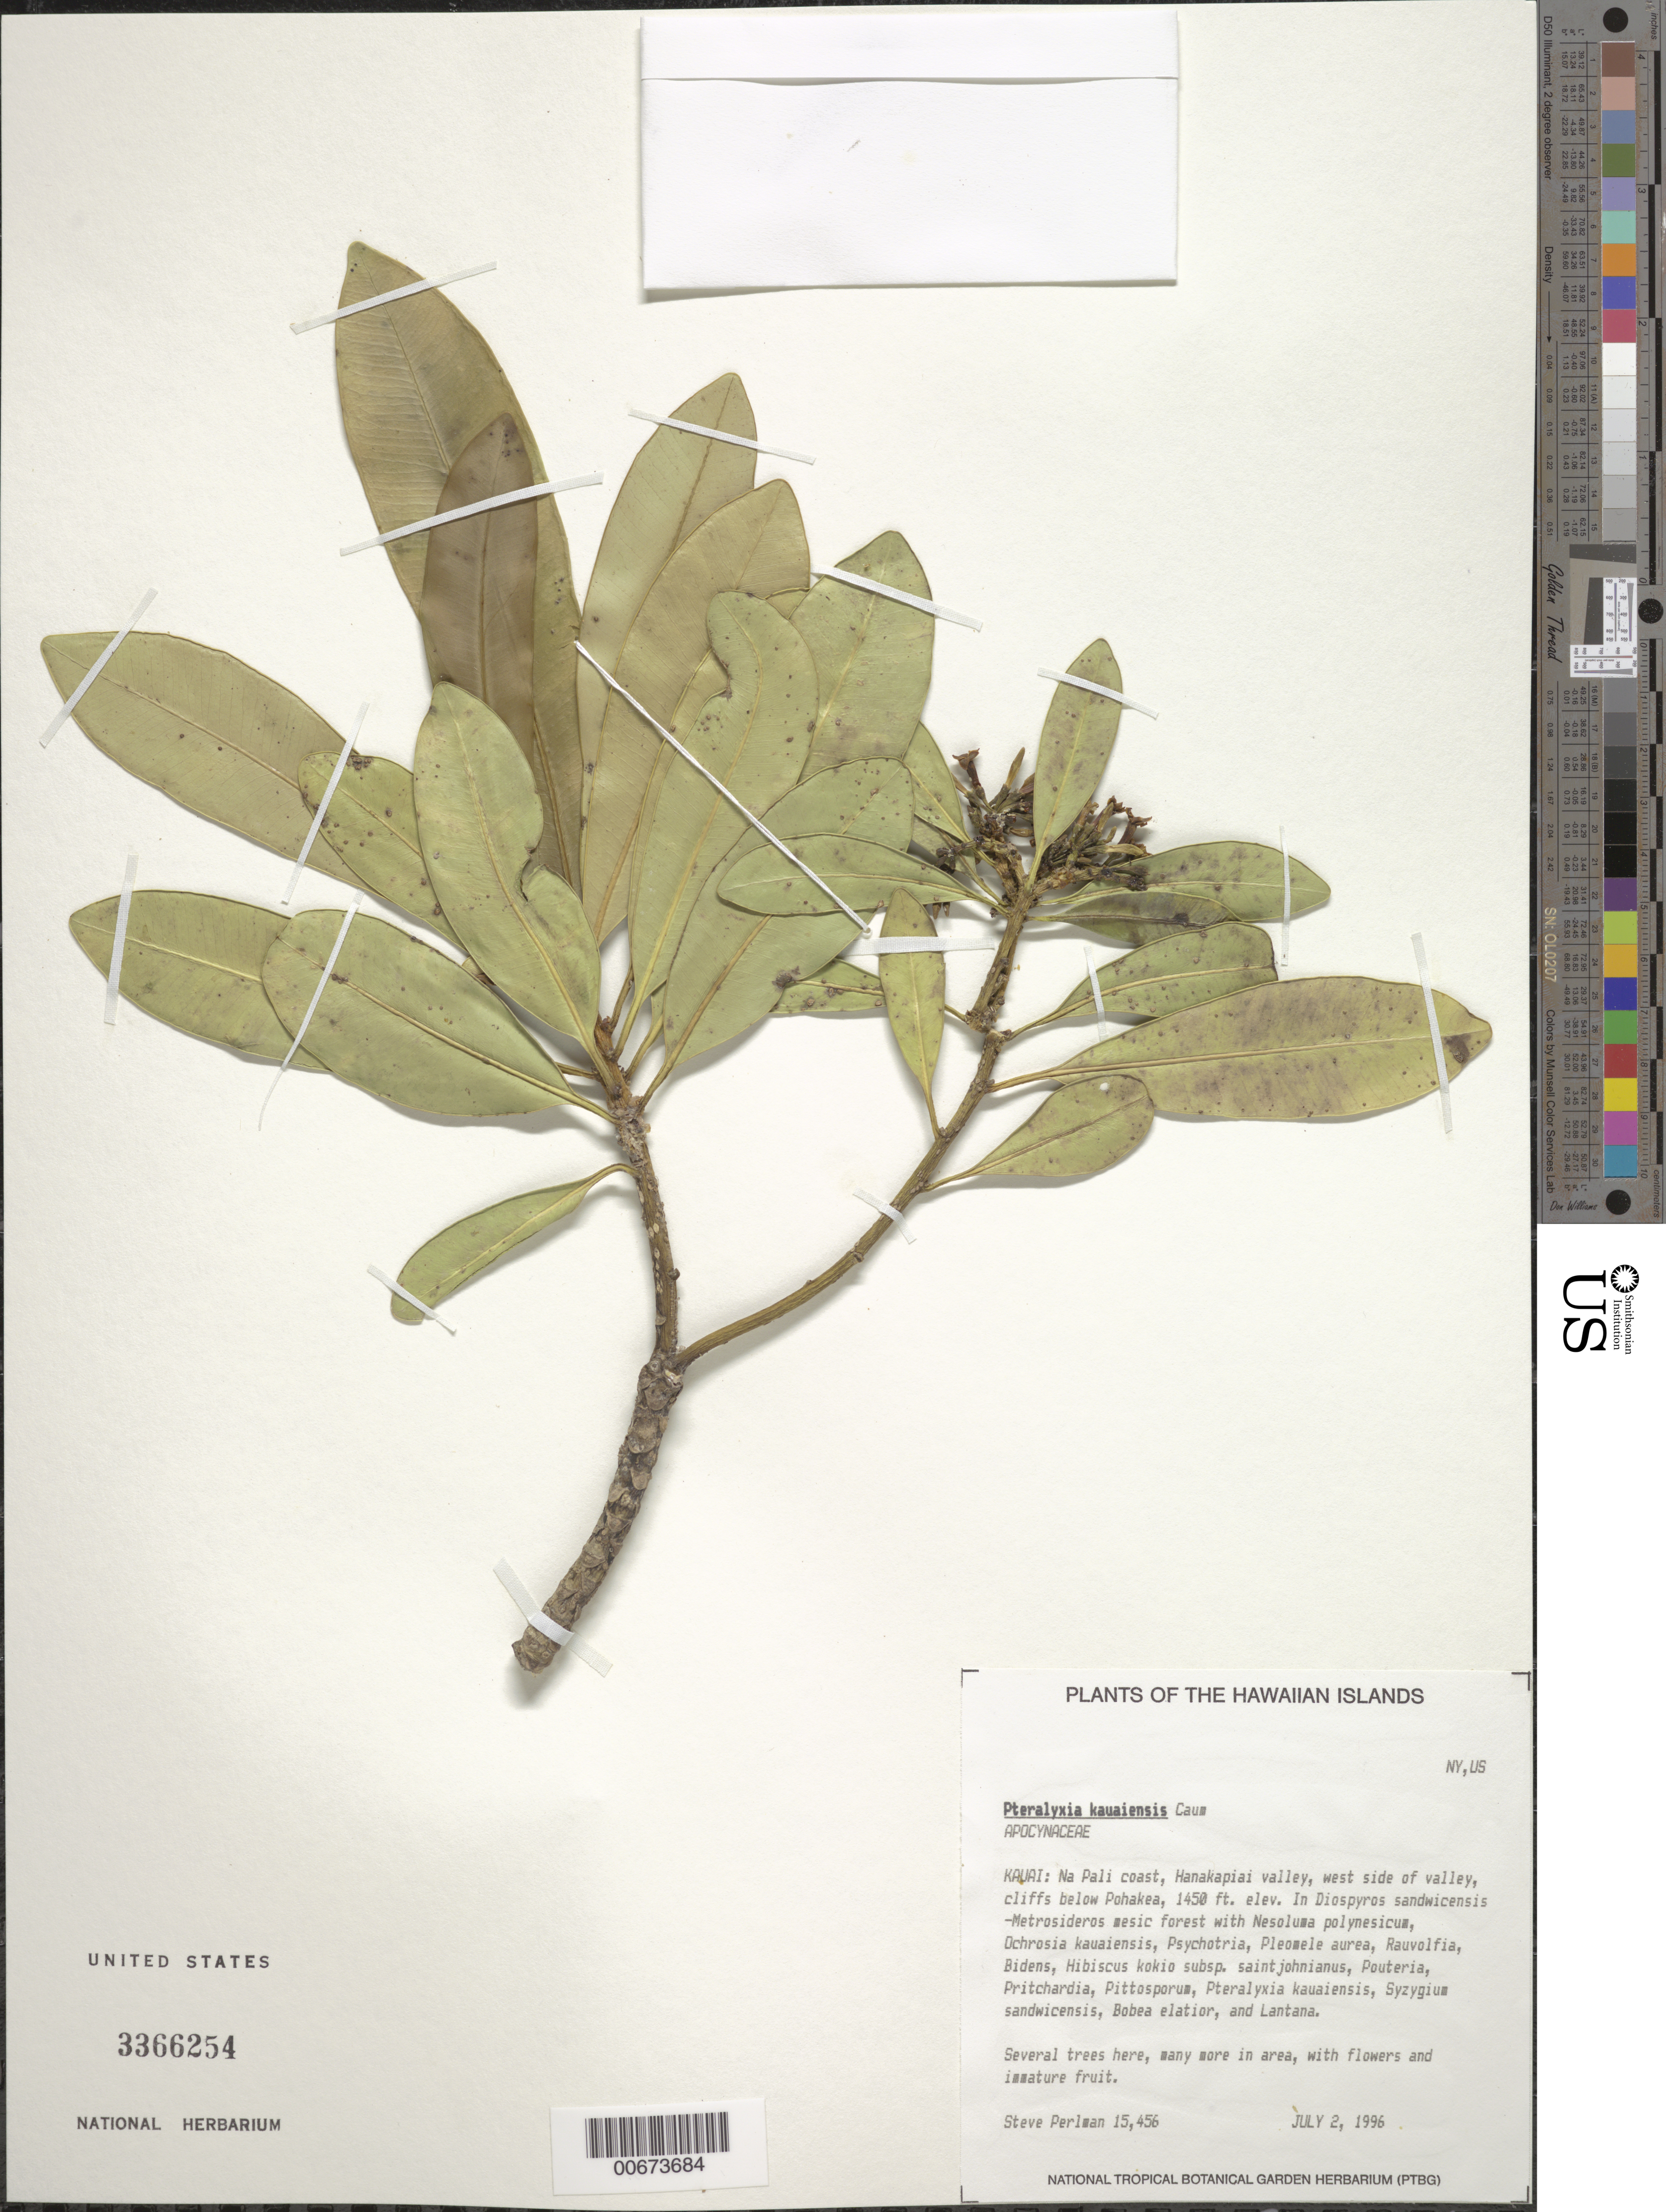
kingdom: Plantae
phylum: Tracheophyta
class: Magnoliopsida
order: Gentianales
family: Apocynaceae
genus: Pteralyxia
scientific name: Pteralyxia kauaiensis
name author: Caum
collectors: S. P. Perlman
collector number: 15456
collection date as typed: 2 Jul 1996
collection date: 1996-07-02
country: United States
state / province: Hawaii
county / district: Kauai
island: Kaua'i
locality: Na Pali coast, Hanakapiai valley, west side of valley, cliffs below Pohakea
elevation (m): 442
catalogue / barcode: US 3366254